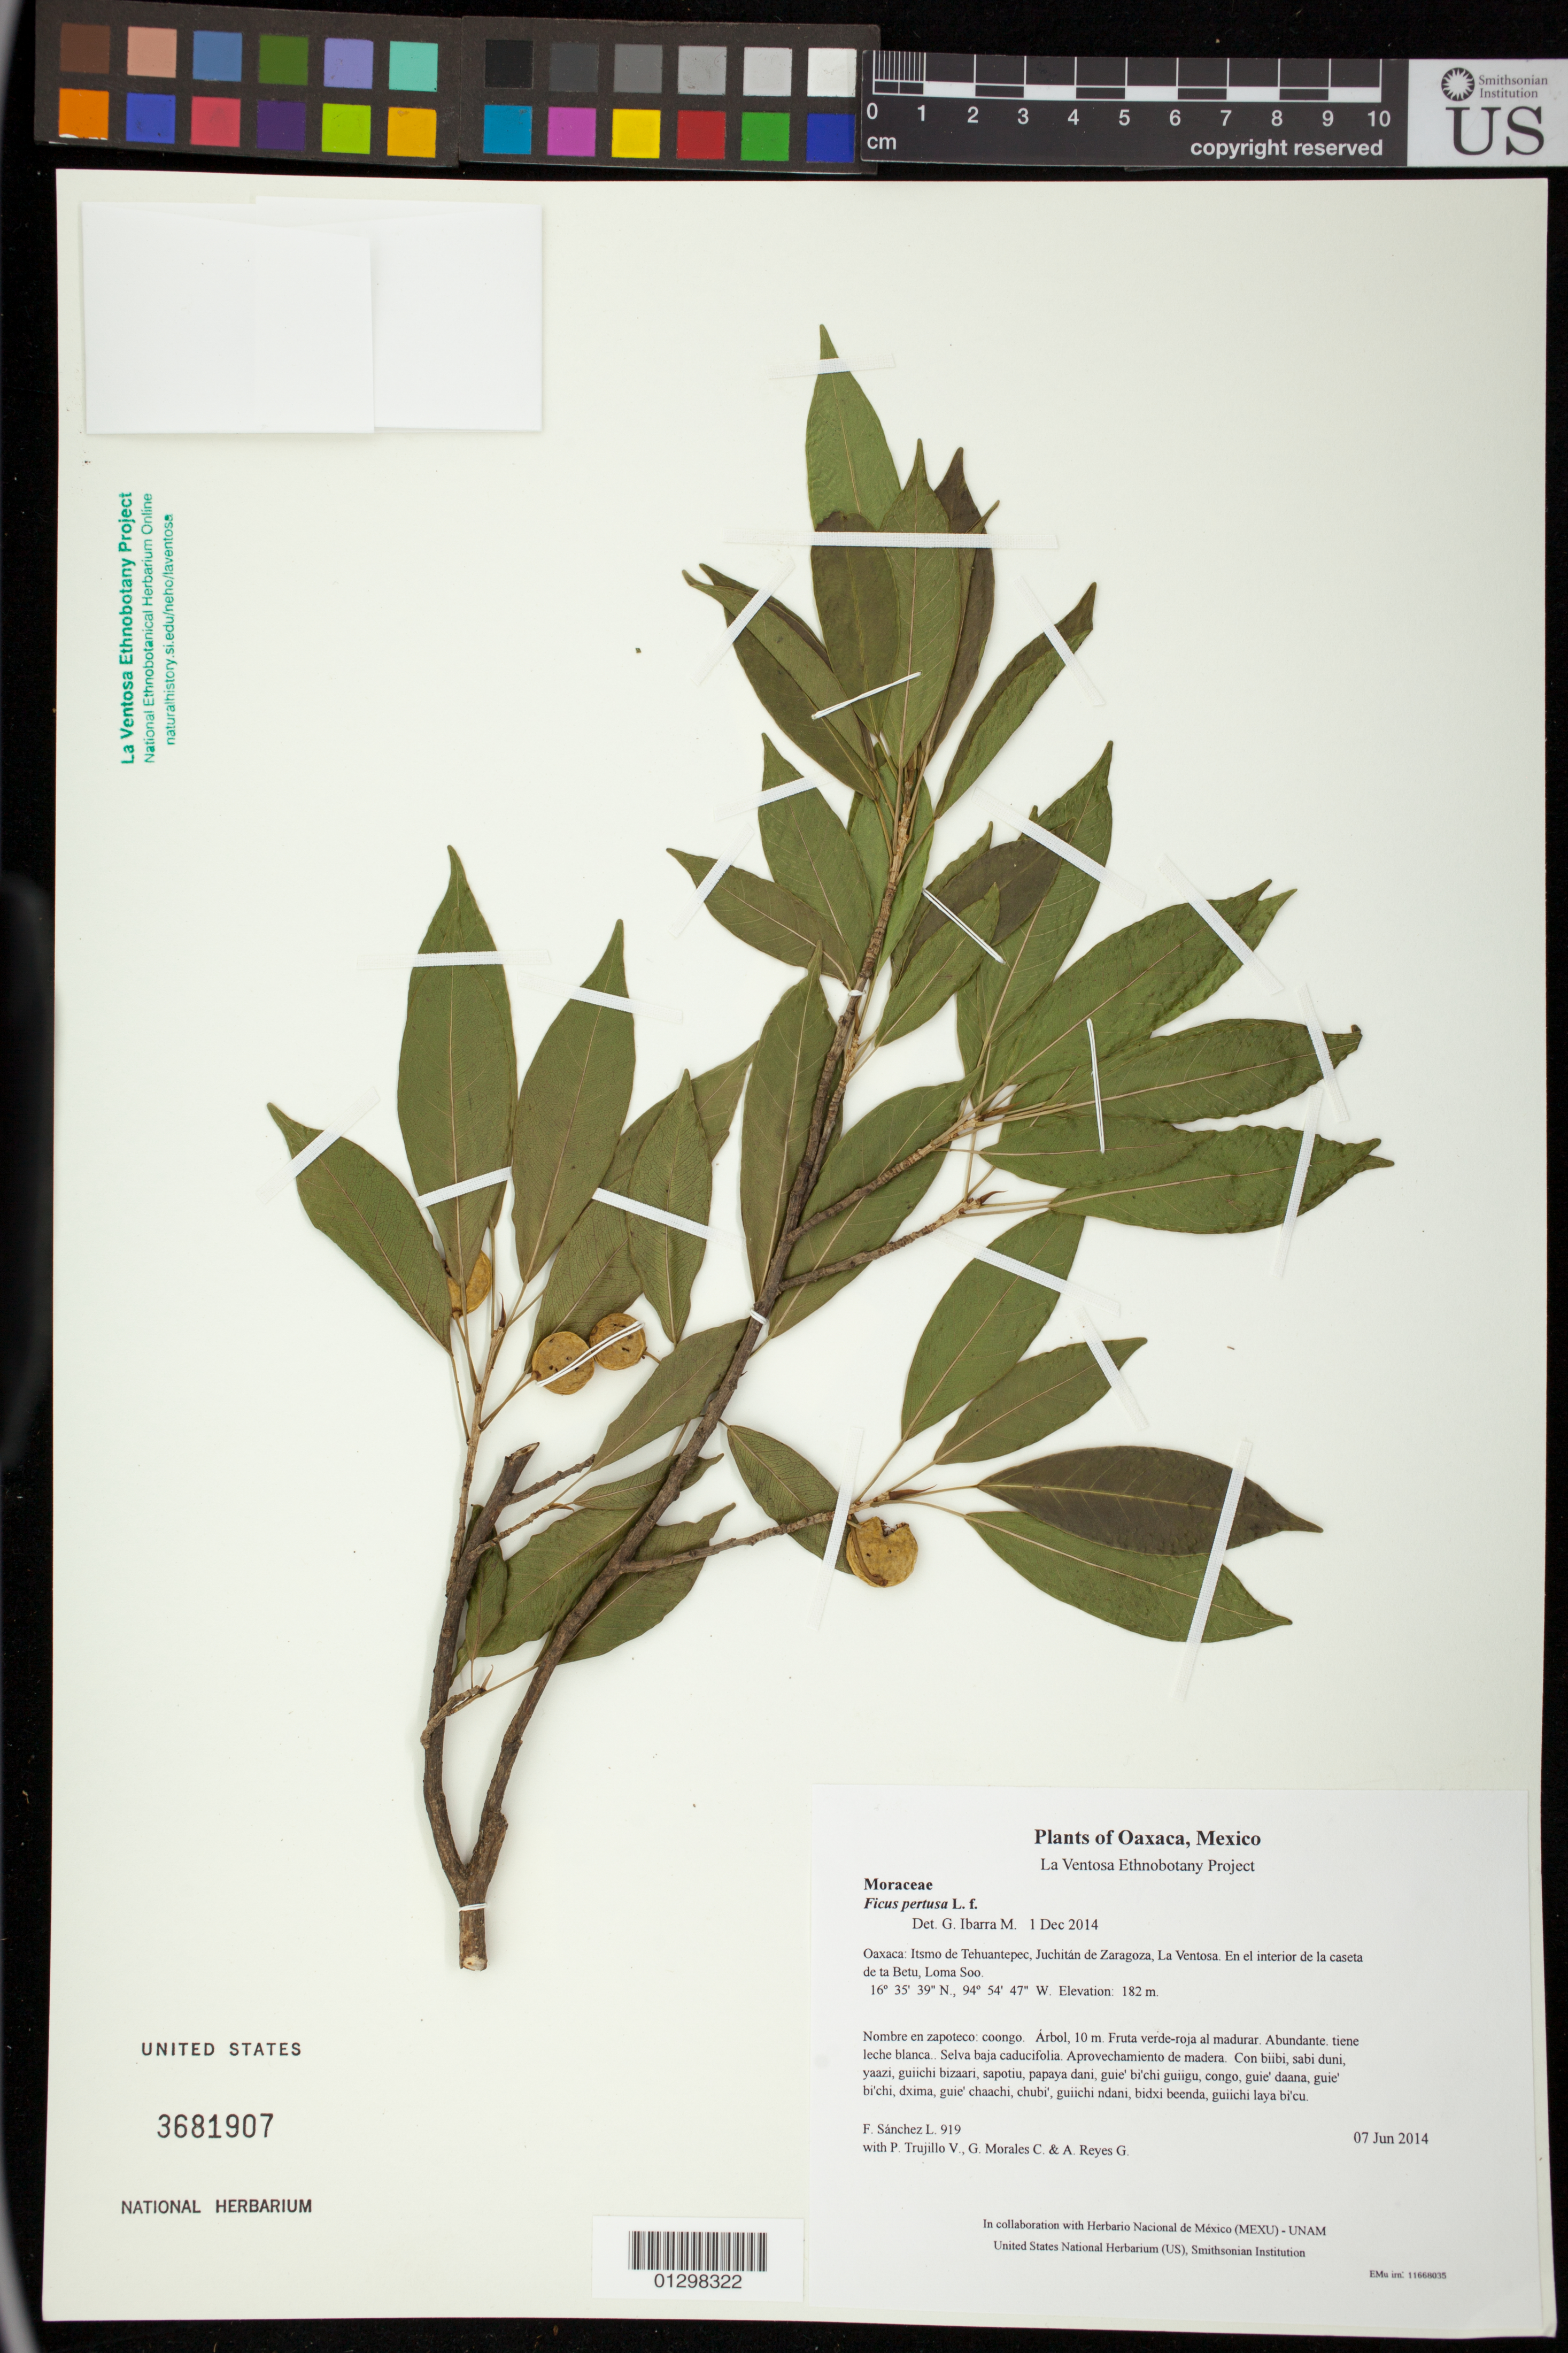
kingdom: Plantae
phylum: Tracheophyta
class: Magnoliopsida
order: Rosales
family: Moraceae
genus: Ficus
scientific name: Ficus pertusa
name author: L. f.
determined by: Ibarra M., G.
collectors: F. Sánchez L., P. Trujillo V., G. Morales C. & A. Reyes G.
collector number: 919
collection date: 2014-06-07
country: Mexico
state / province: Oaxaca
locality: Itsmo de Tehuantepec, Juchitán de Zaragoza, La Ventosa. En el interior de la caseta de ta Betu, Loma Soo.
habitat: Selva baja caducifolia. Aprovechamiento de madera.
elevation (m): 182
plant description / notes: JEBOT, MEXU, SERO, US; Yaga. 10 m. Cuaananaxhi naga'-nagulla ni naxiña' . Stale.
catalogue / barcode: US 3681907